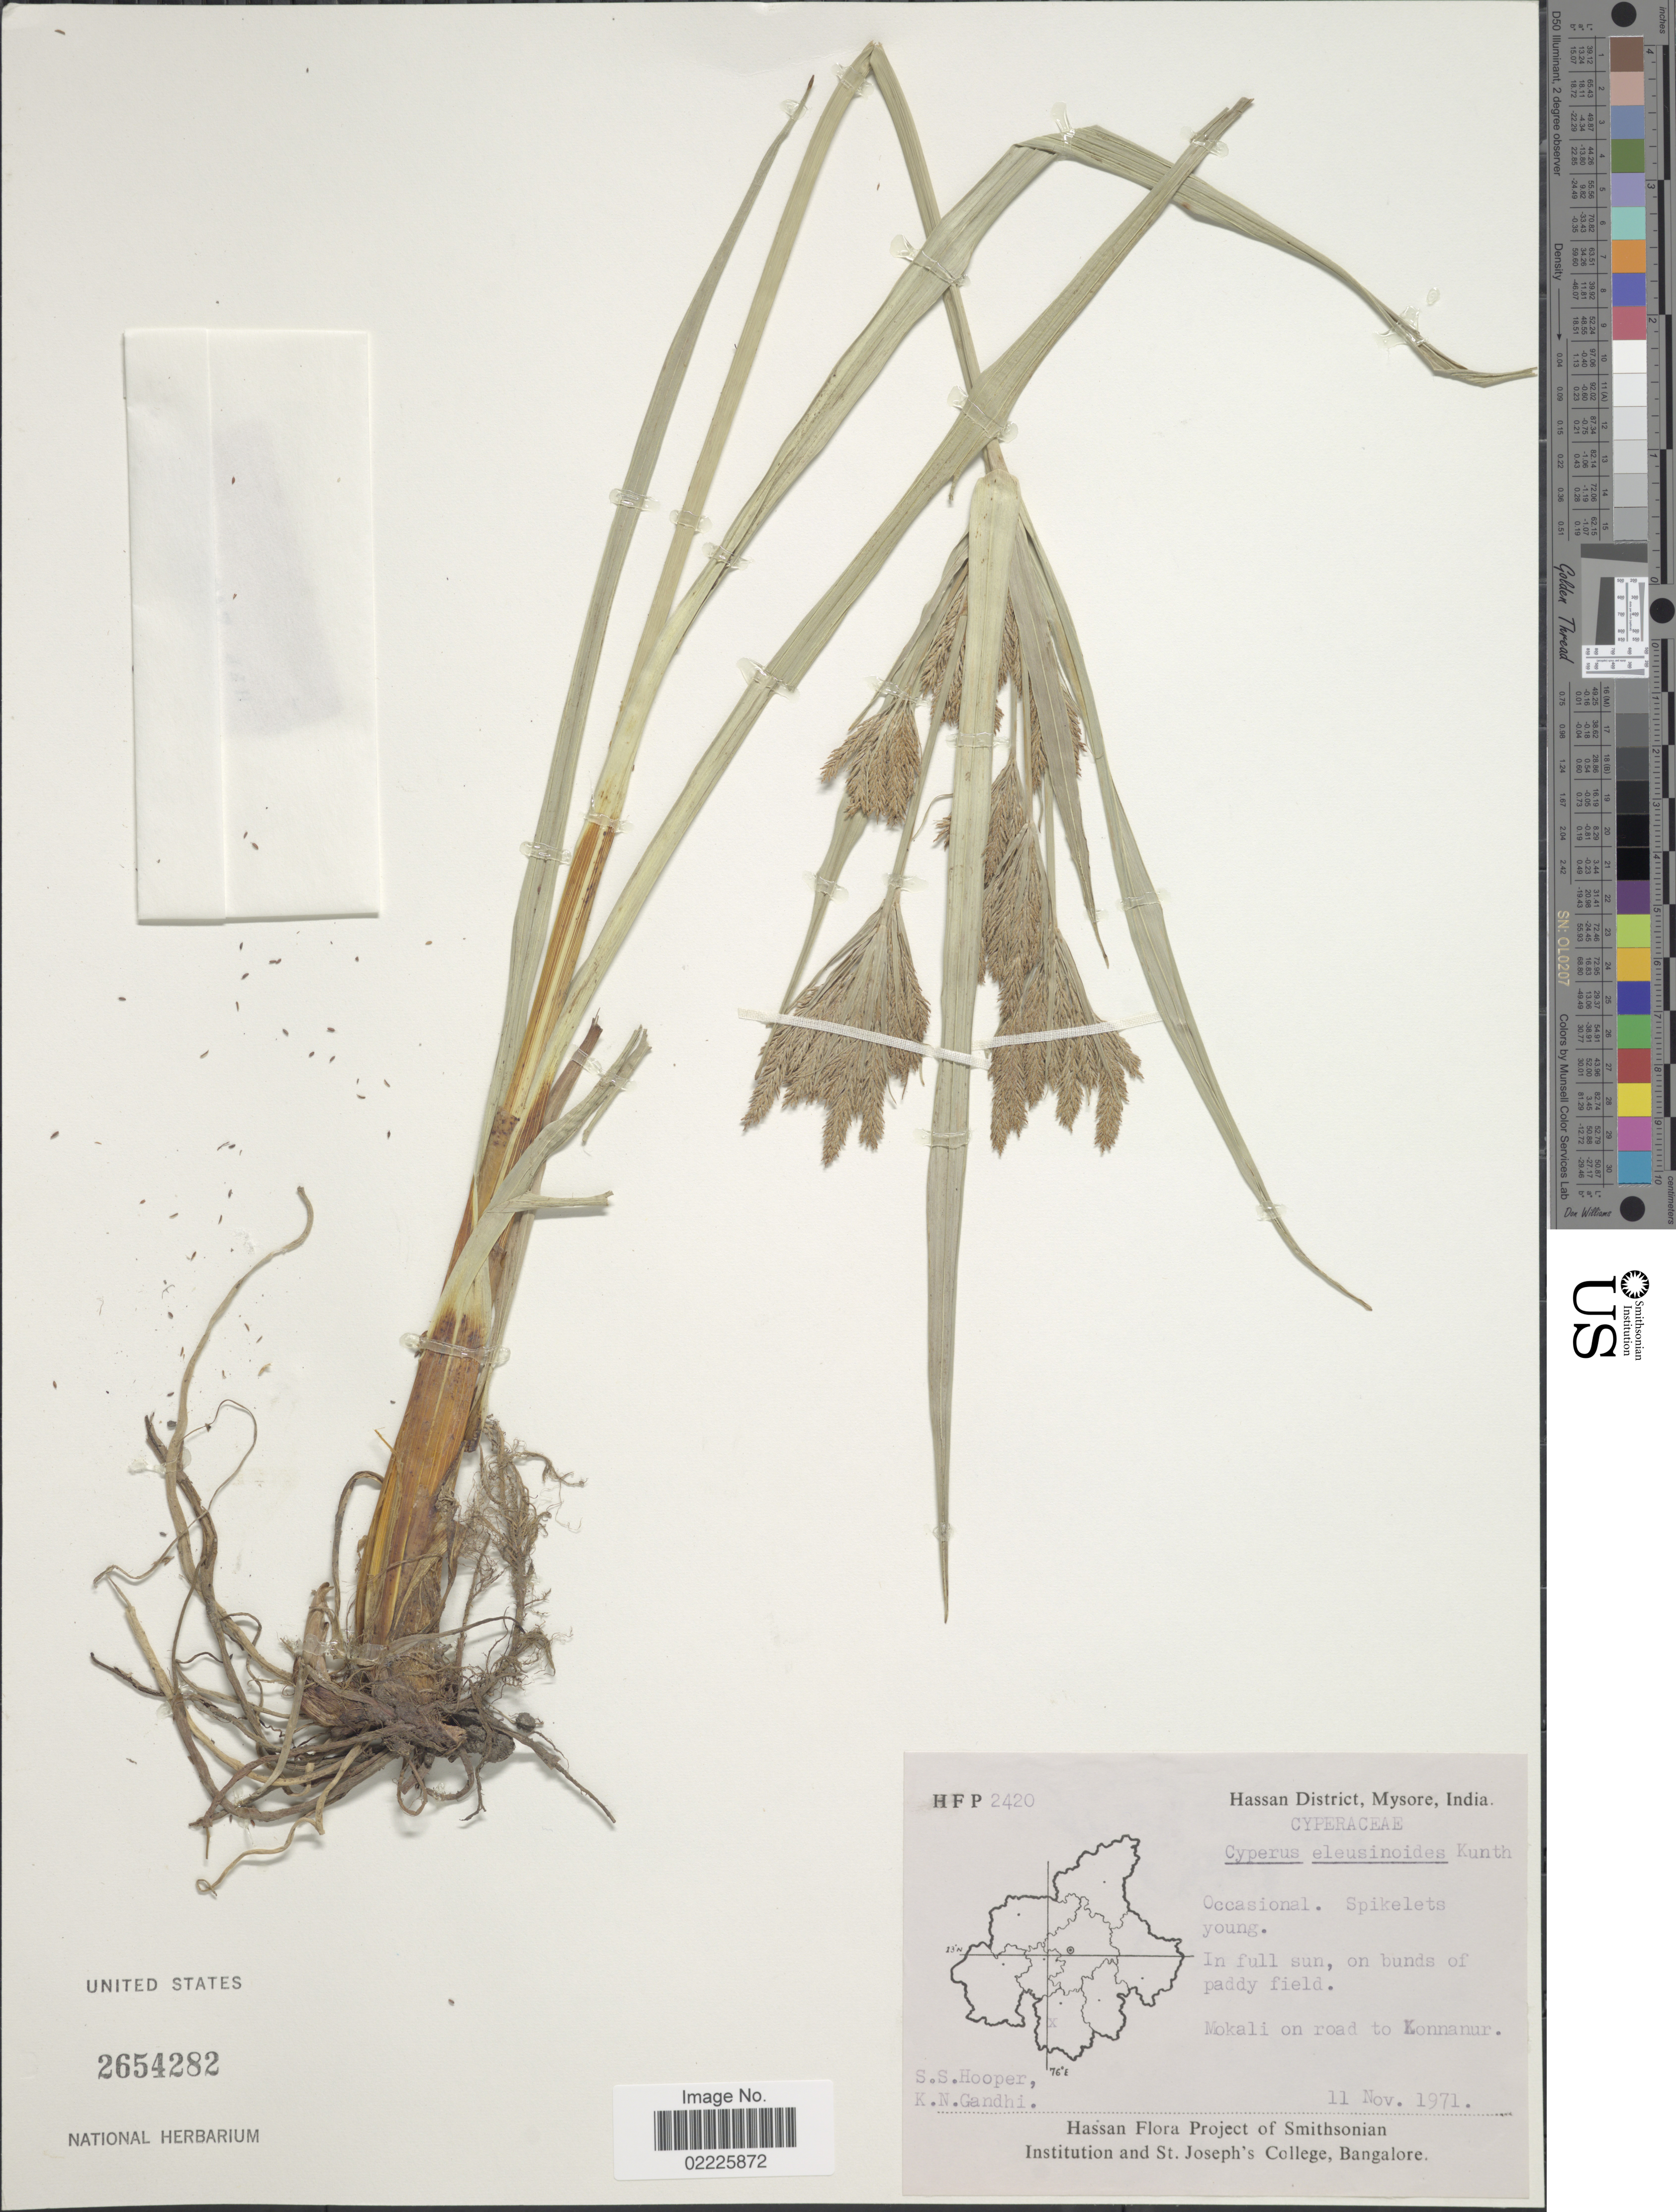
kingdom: Plantae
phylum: Tracheophyta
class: Liliopsida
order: Poales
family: Cyperaceae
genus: Cyperus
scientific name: Cyperus nutans subsp. eleusinoides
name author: (Kunth) T. Koyama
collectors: S. S. Hooper & K. N. Gandhi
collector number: HFP2420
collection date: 1971-11-11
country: India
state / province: Karnataka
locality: Hassan District, Mysore, Mokali on road to Konnanur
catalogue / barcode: US 2654282